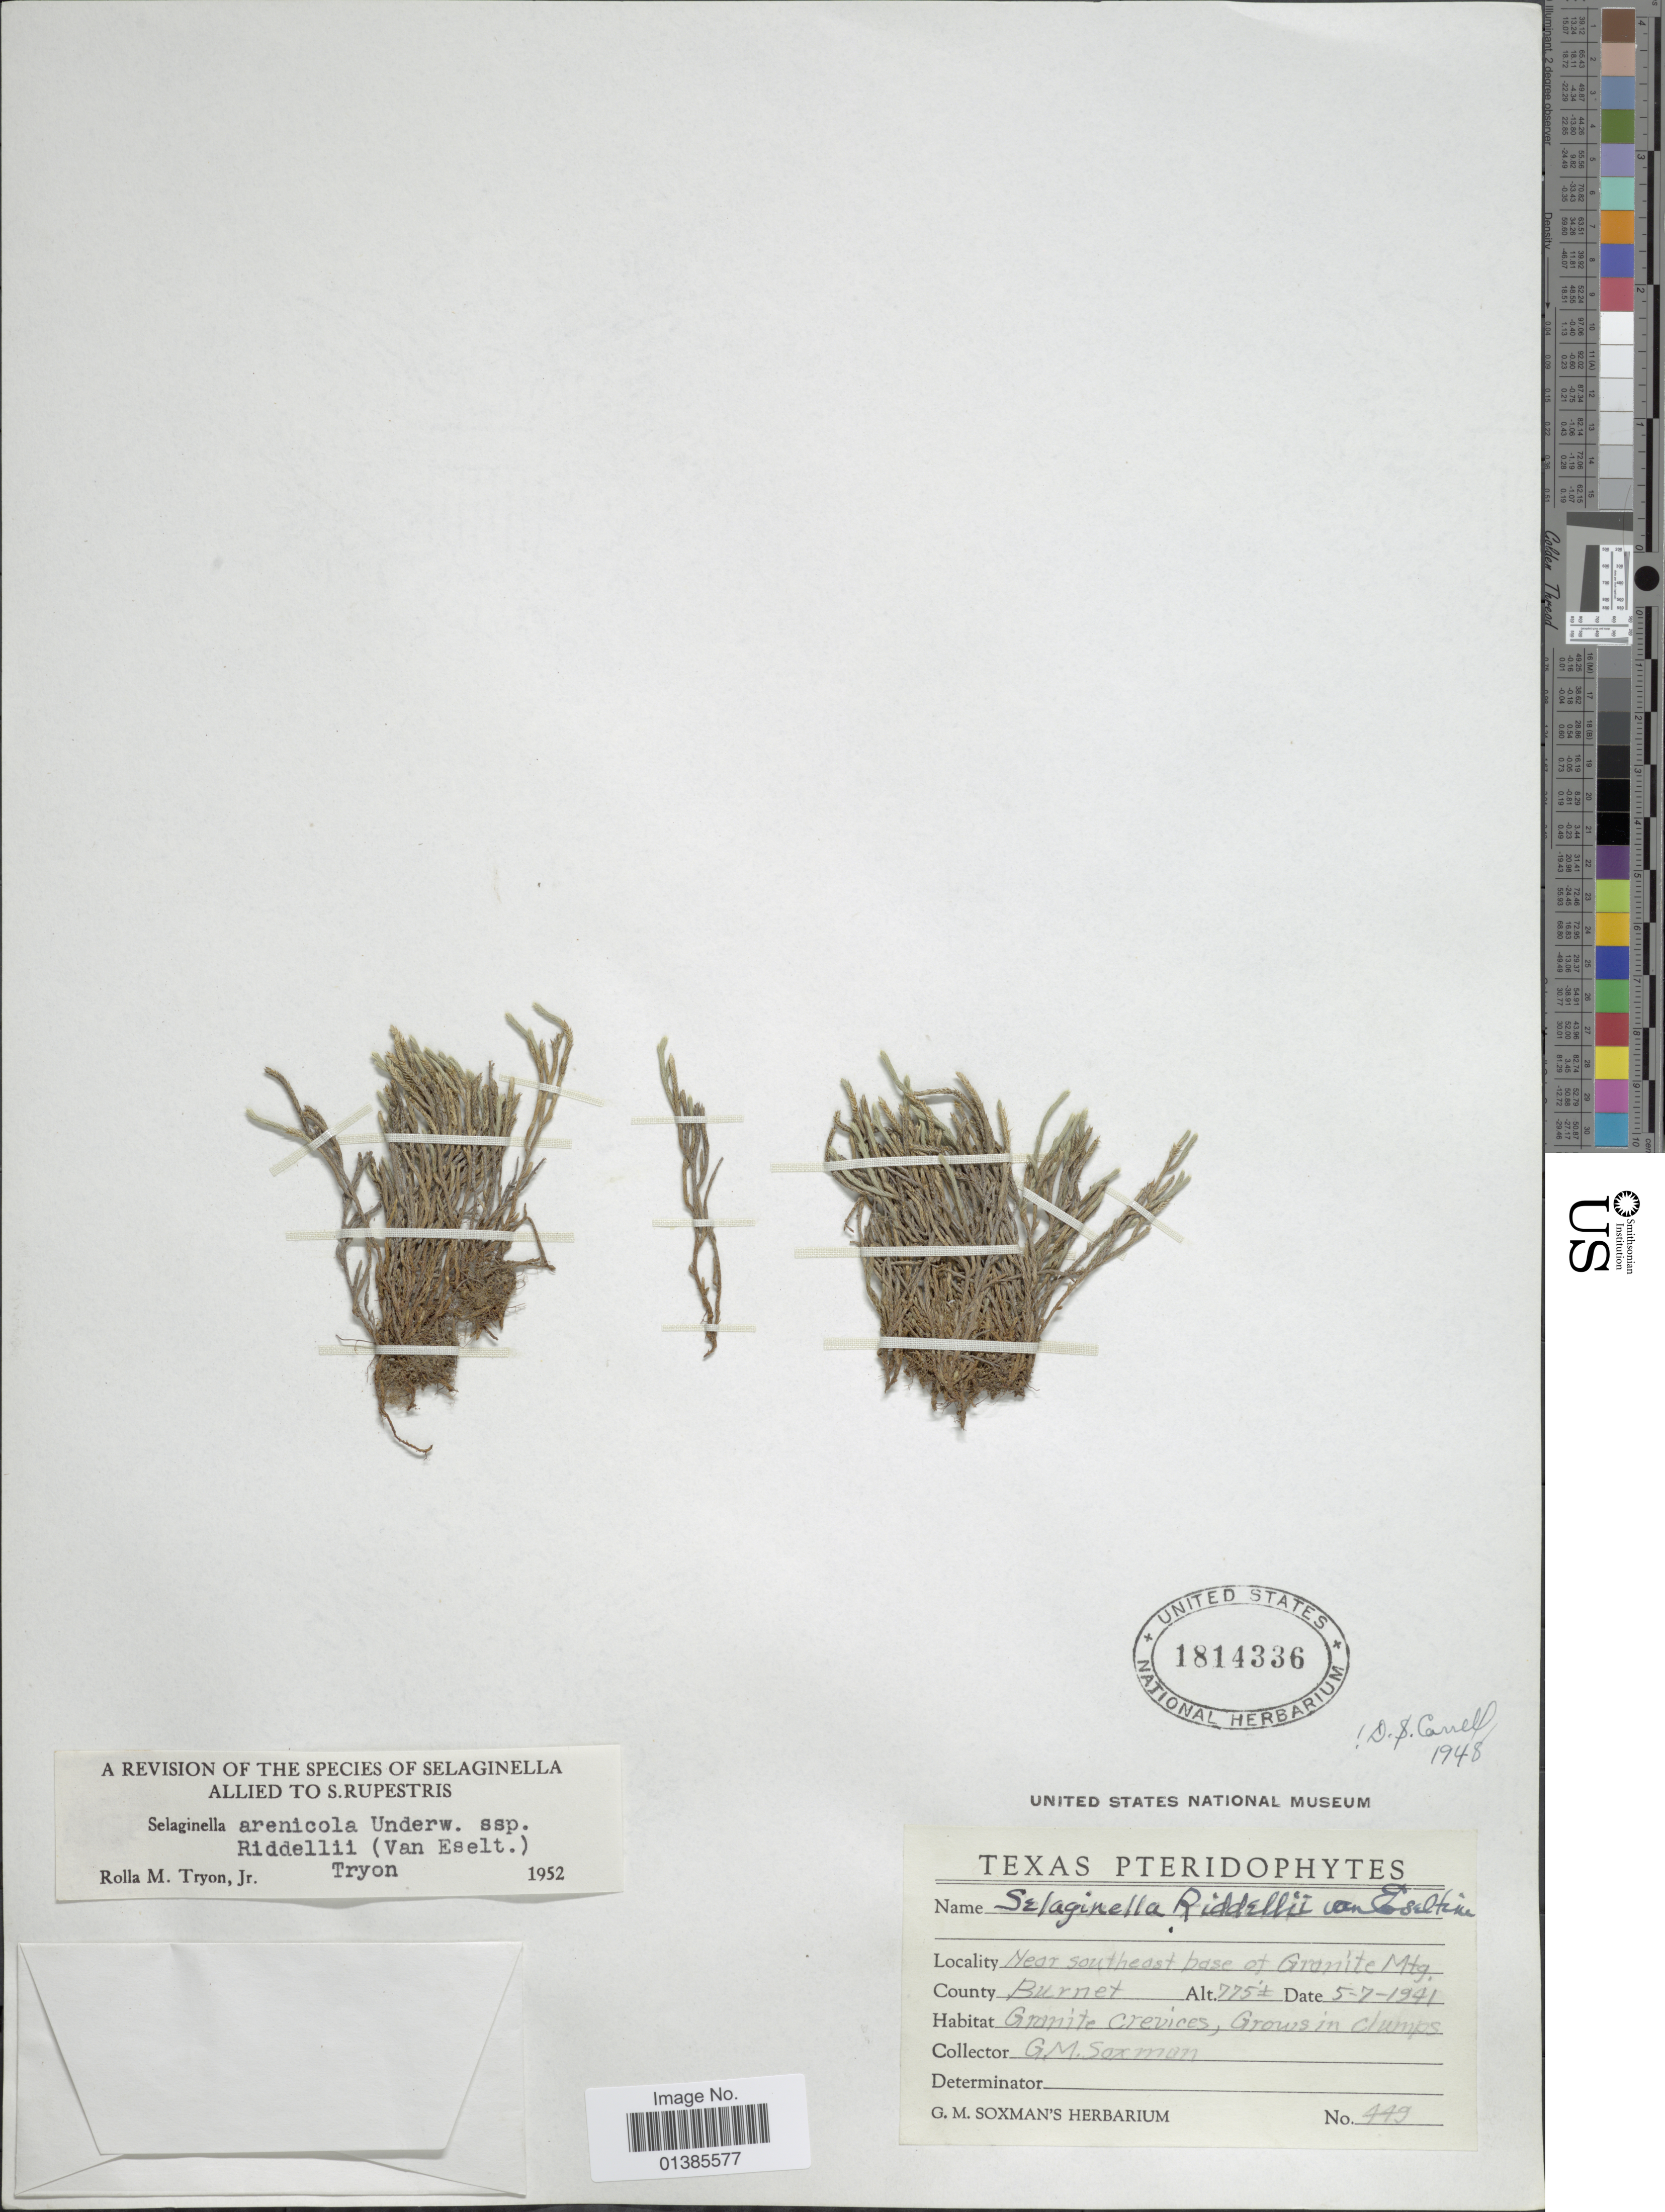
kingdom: Plantae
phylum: Tracheophyta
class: Lycopodiopsida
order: Selaginellales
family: Selaginellaceae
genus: Selaginella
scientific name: Selaginella arenicola subsp. riddellii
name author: (Van Eselt.) R.M. Tryon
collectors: G. Soxman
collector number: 449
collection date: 1941-07-05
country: United States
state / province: Texas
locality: Near southeast base of Granite Mtg. County Burnet.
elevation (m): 236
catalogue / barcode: US 1814336